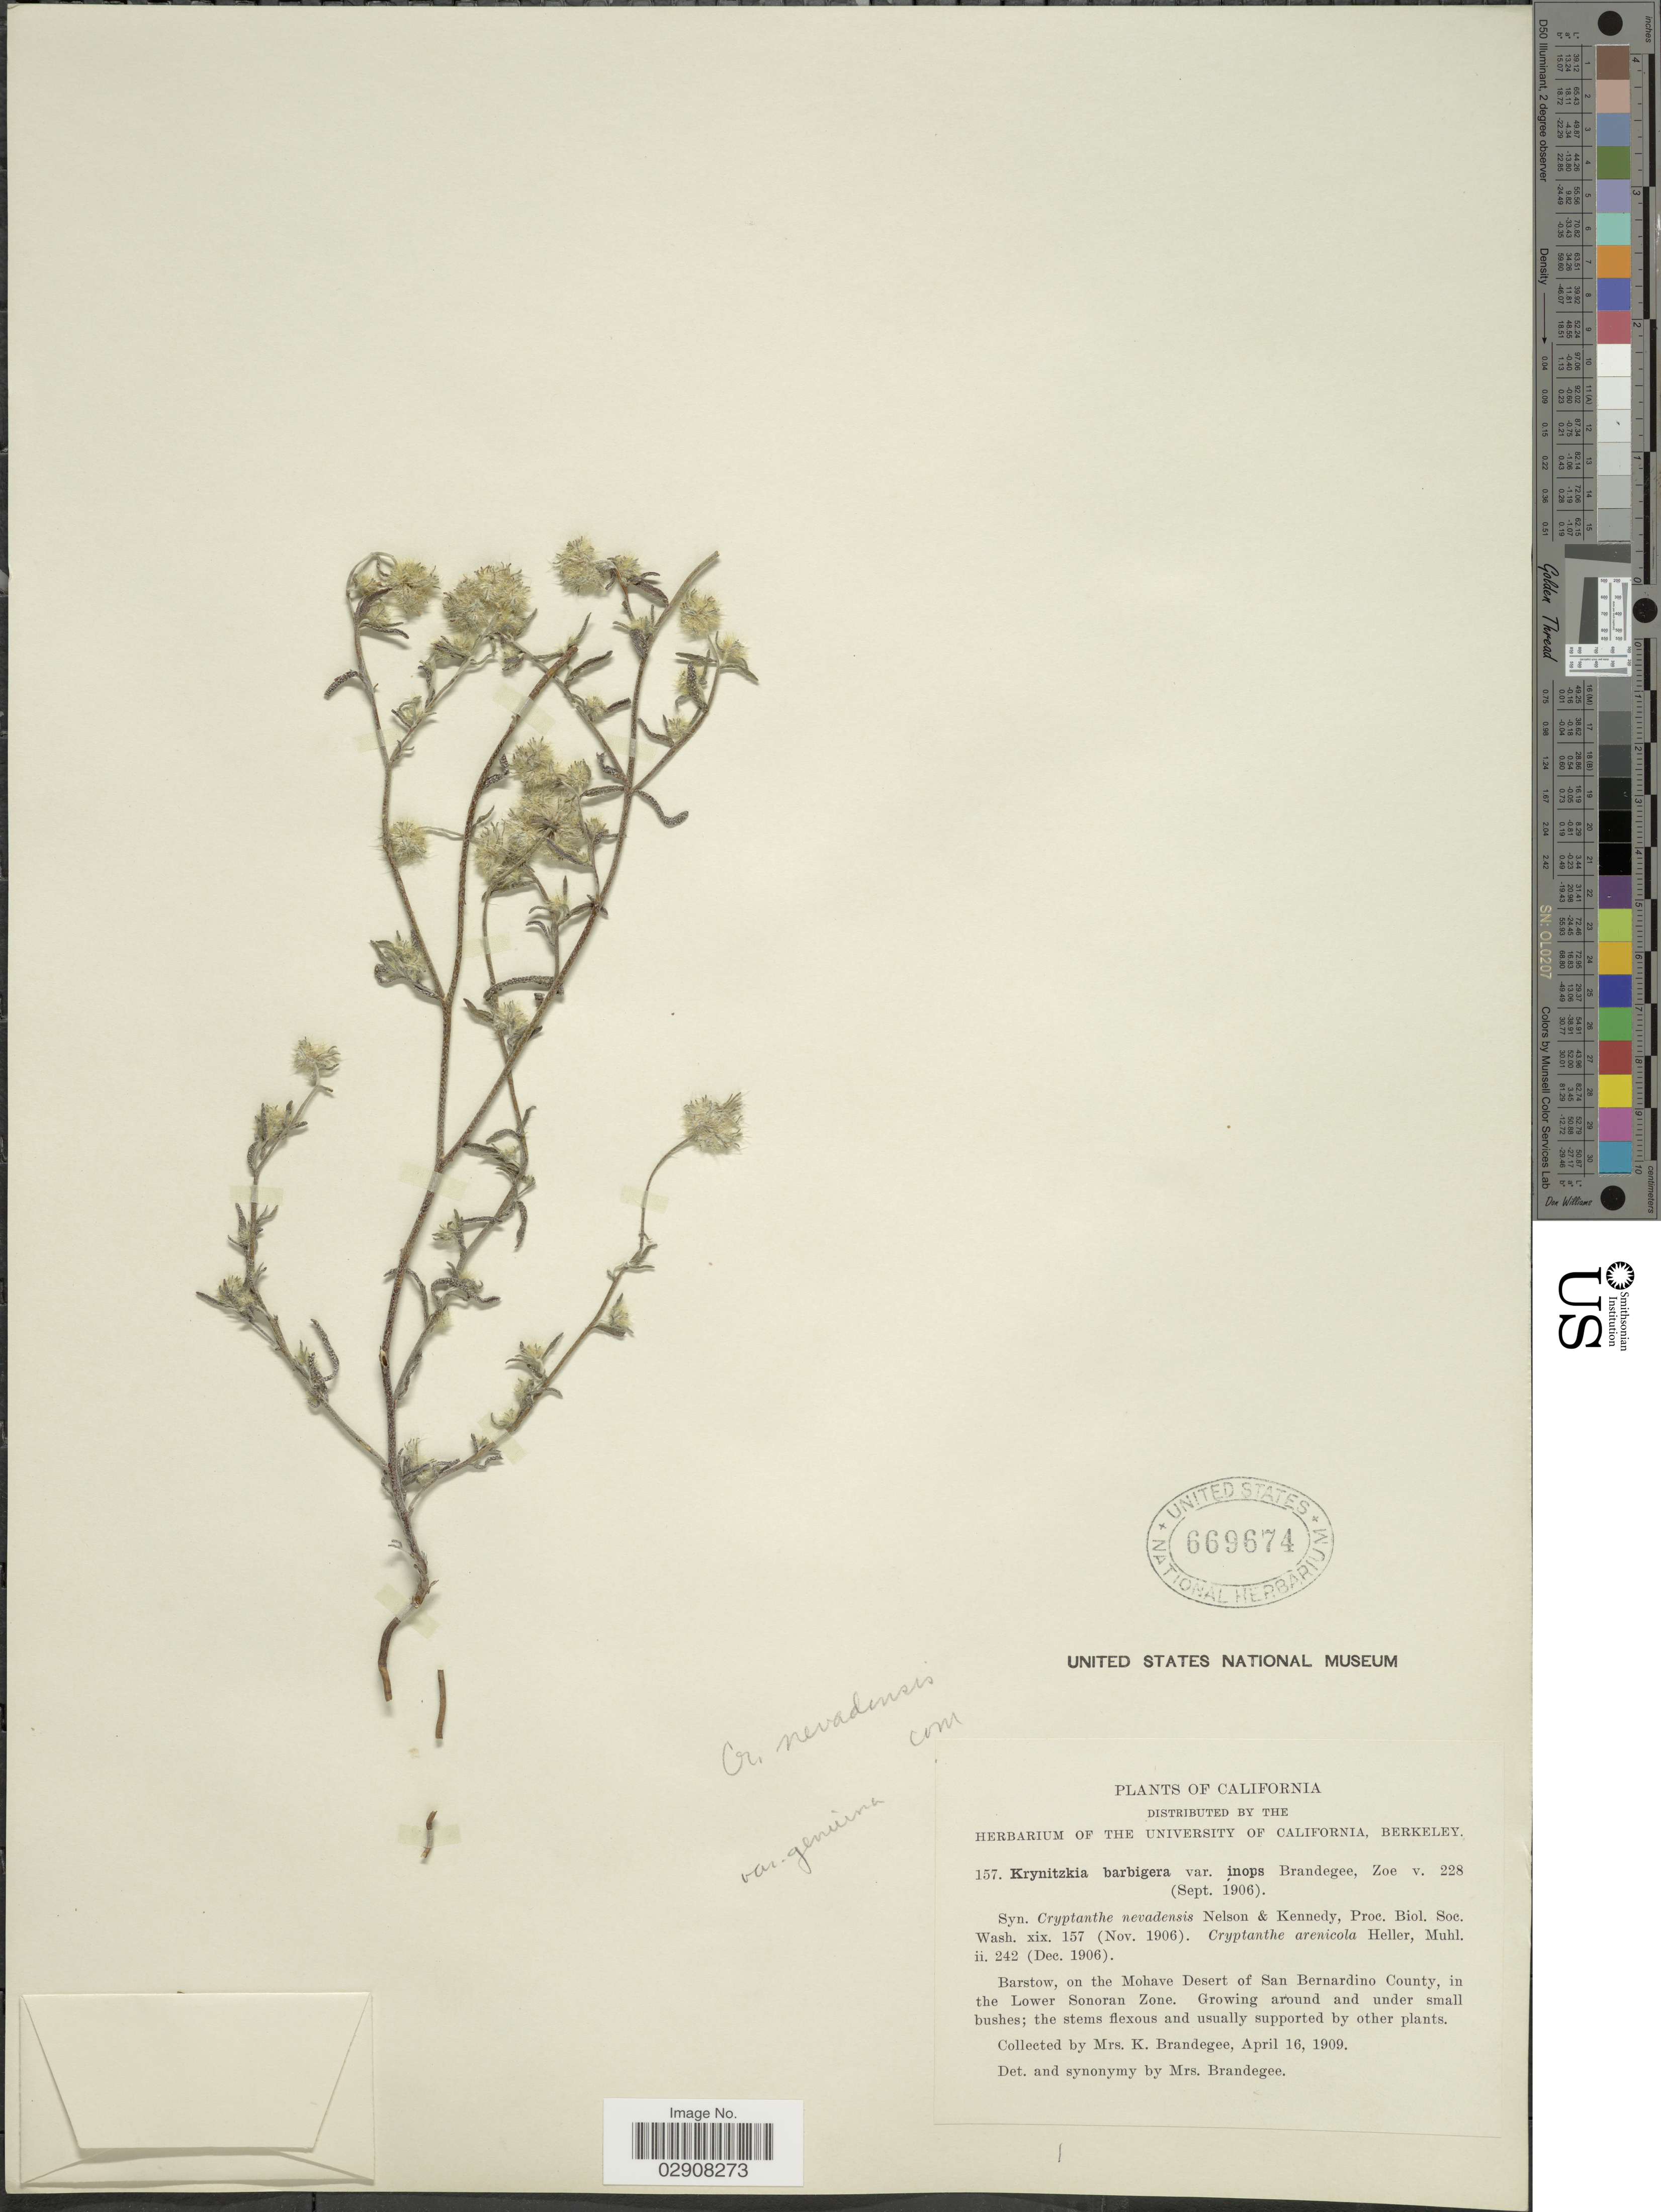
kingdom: Plantae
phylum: Tracheophyta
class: Magnoliopsida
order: Boraginales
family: Boraginaceae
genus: Cryptantha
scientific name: Cryptantha nevadensis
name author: A. Nelson & P.B. Kenn.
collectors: M. K. Brandegee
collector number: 157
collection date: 1909-04-16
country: United States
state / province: California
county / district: San Bernardino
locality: Barstow, on the Mohave Desert of San Bernardino County, in the Lower Sonoran Zone.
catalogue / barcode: US 669674